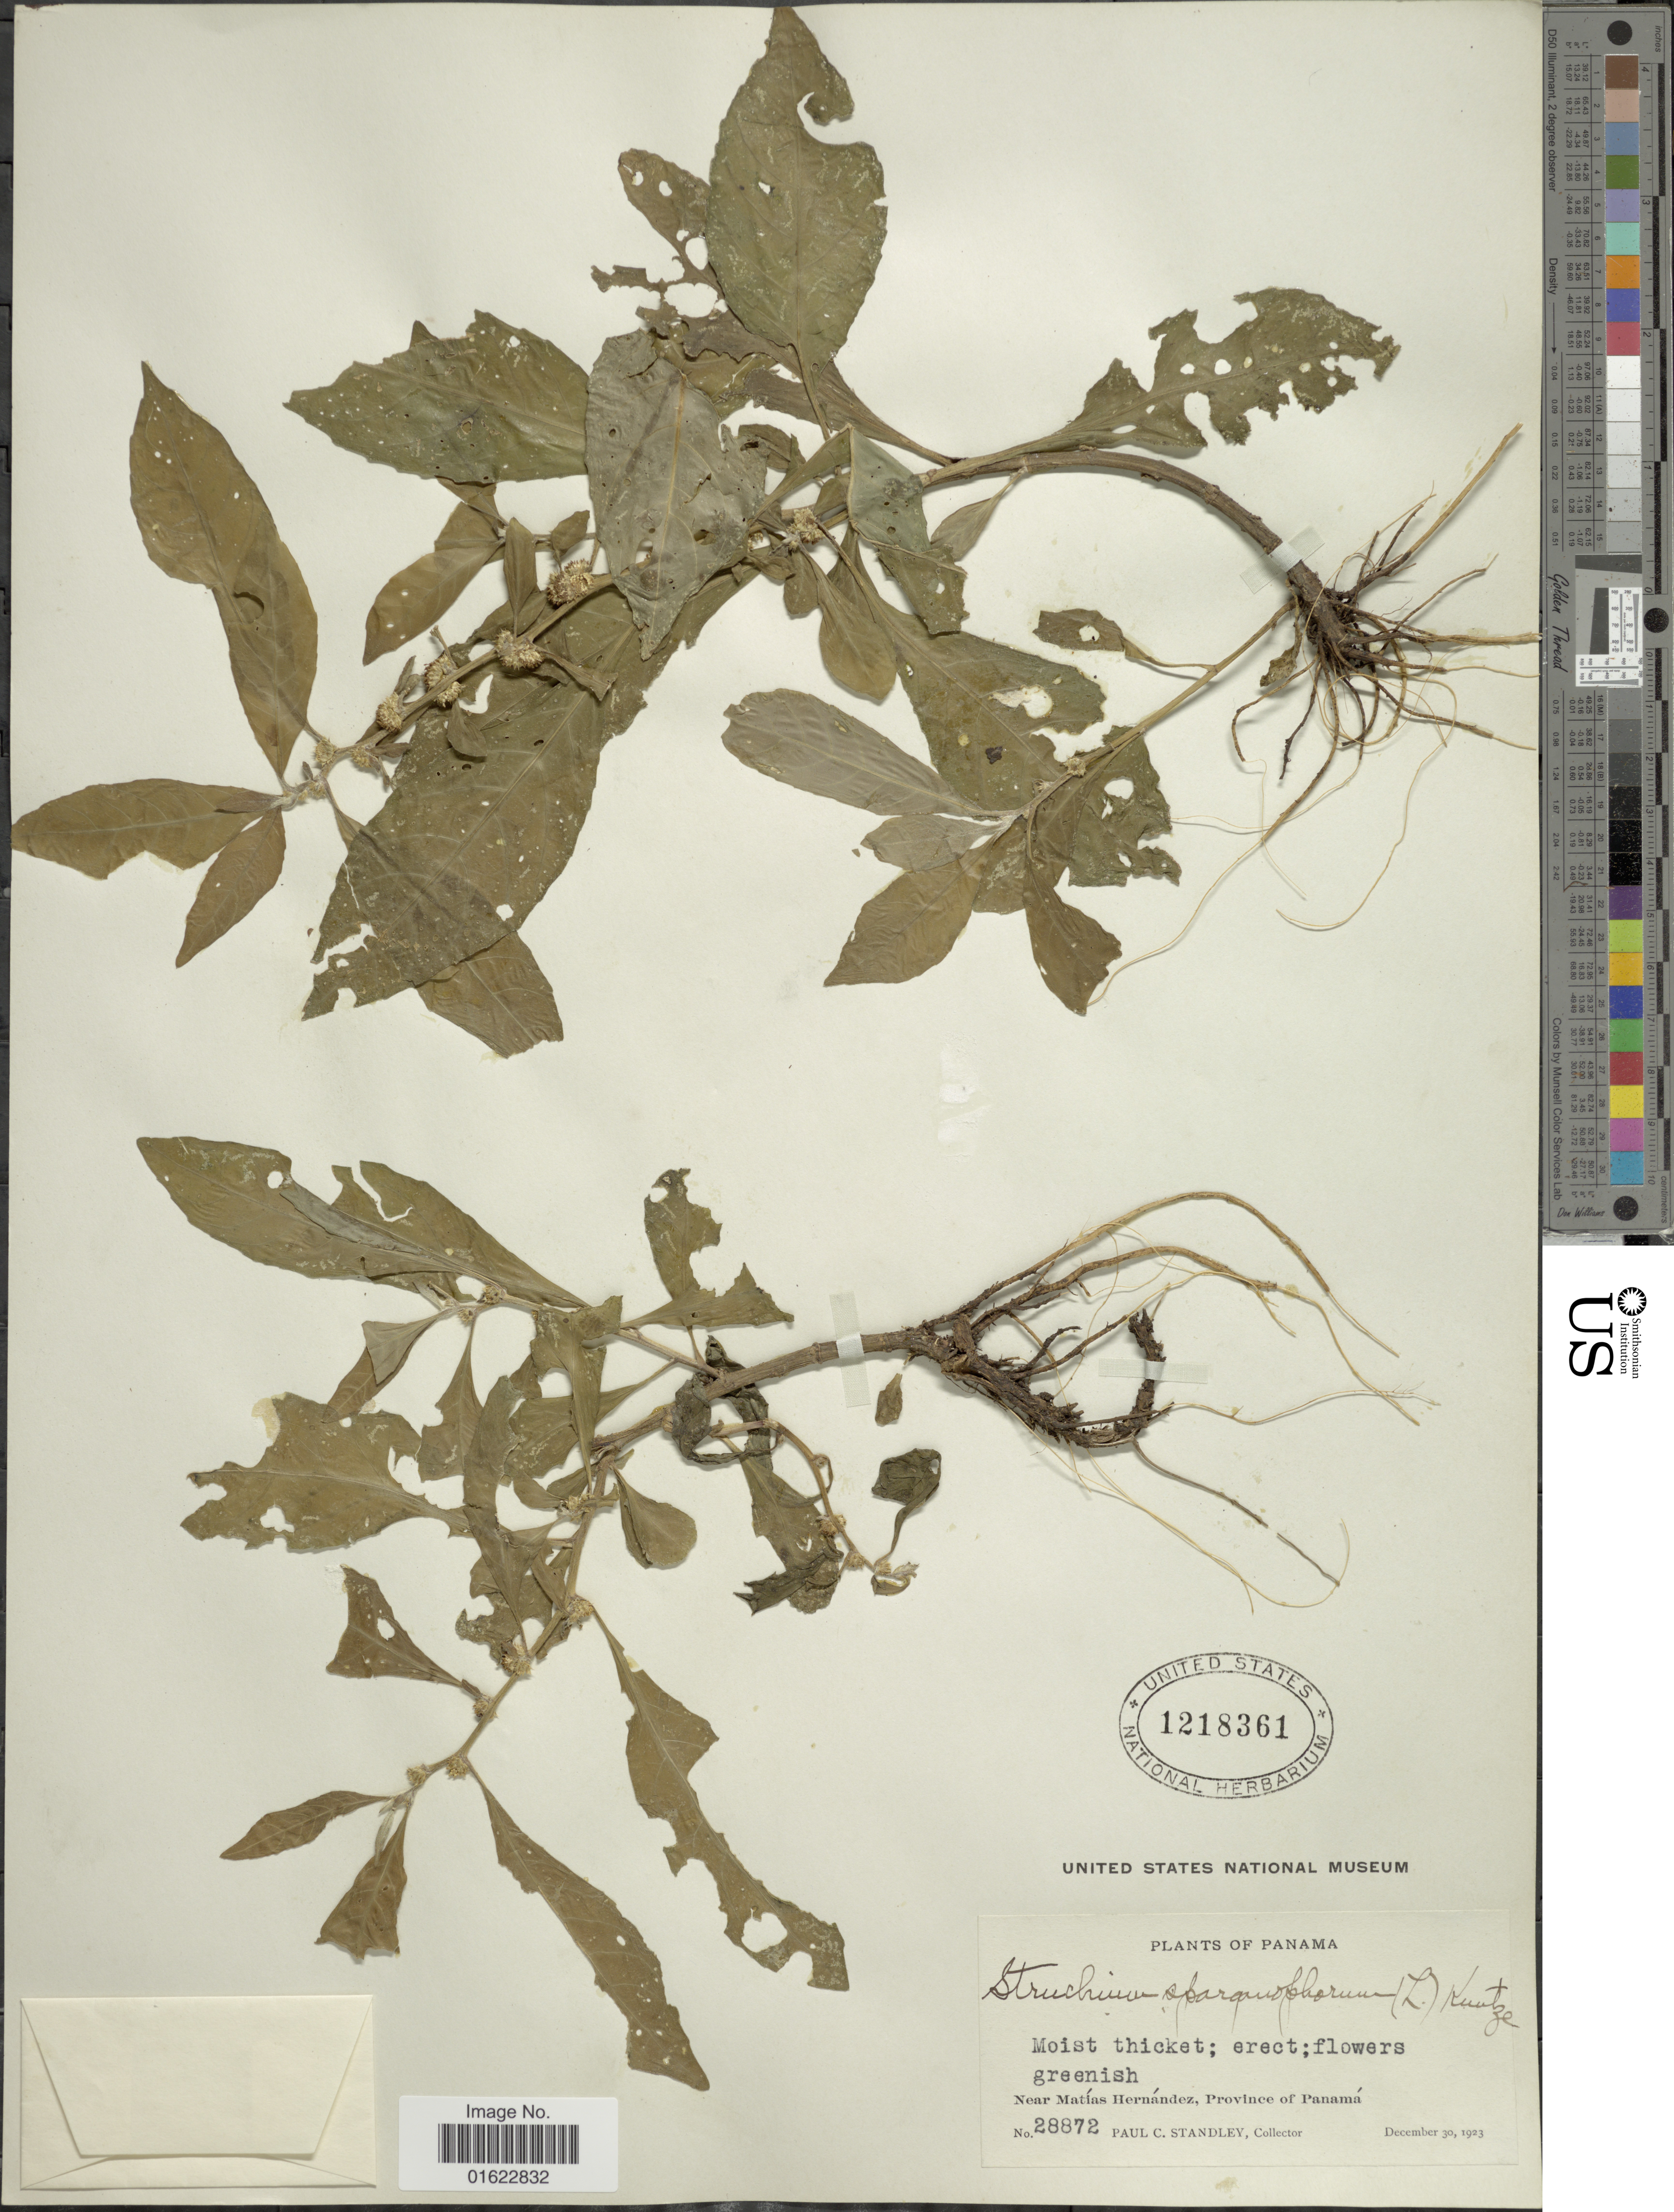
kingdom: Plantae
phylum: Tracheophyta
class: Magnoliopsida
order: Asterales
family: Asteraceae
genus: Struchium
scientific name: Struchium sparganophorum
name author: (L.) Kuntze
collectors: P. C. Standley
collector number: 28872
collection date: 1923-12-30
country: Panama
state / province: Panamá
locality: Panama, Near Matias Hernandez, Province of Panama.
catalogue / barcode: US 1218361